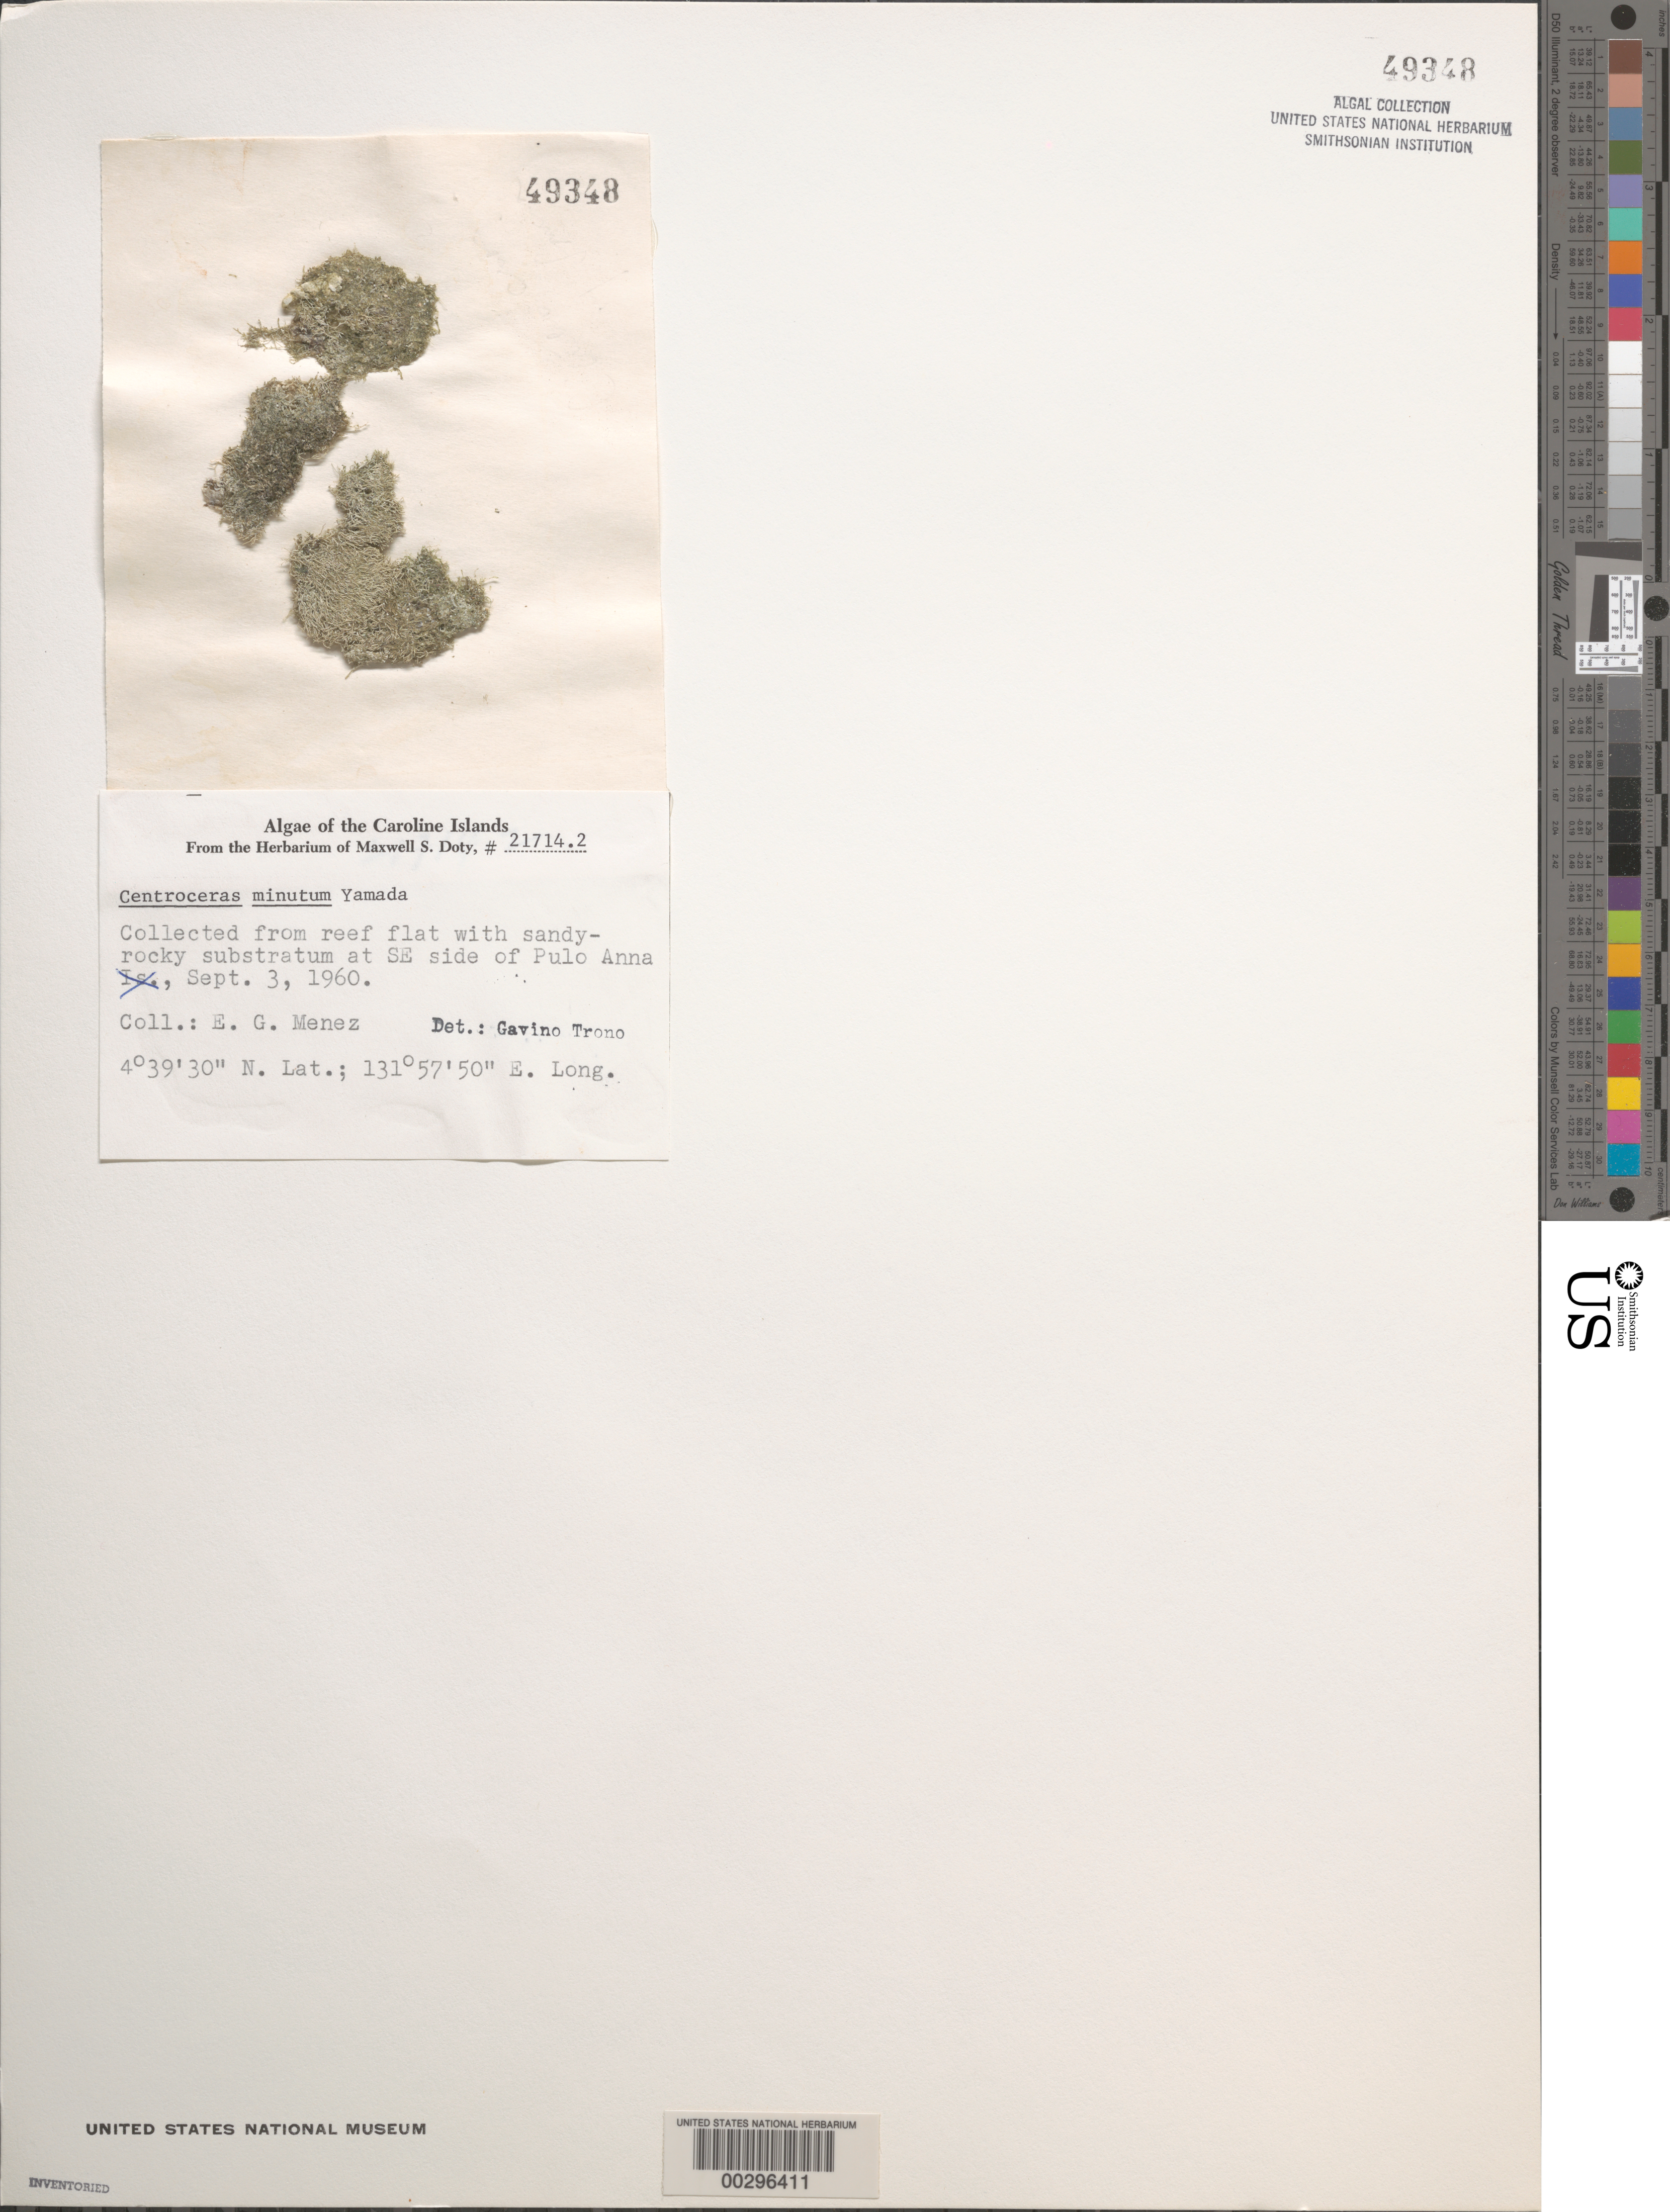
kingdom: Plantae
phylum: Rhodophyta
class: Florideophyceae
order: Ceramiales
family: Ceramiaceae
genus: Centroceras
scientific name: Centroceras minutum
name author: Yamada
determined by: Trono, Gavino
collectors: Meñez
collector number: MSD 21714.2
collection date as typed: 03 Sep 1960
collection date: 1960-09-03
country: Palau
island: Pulo Anna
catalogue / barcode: US 49348